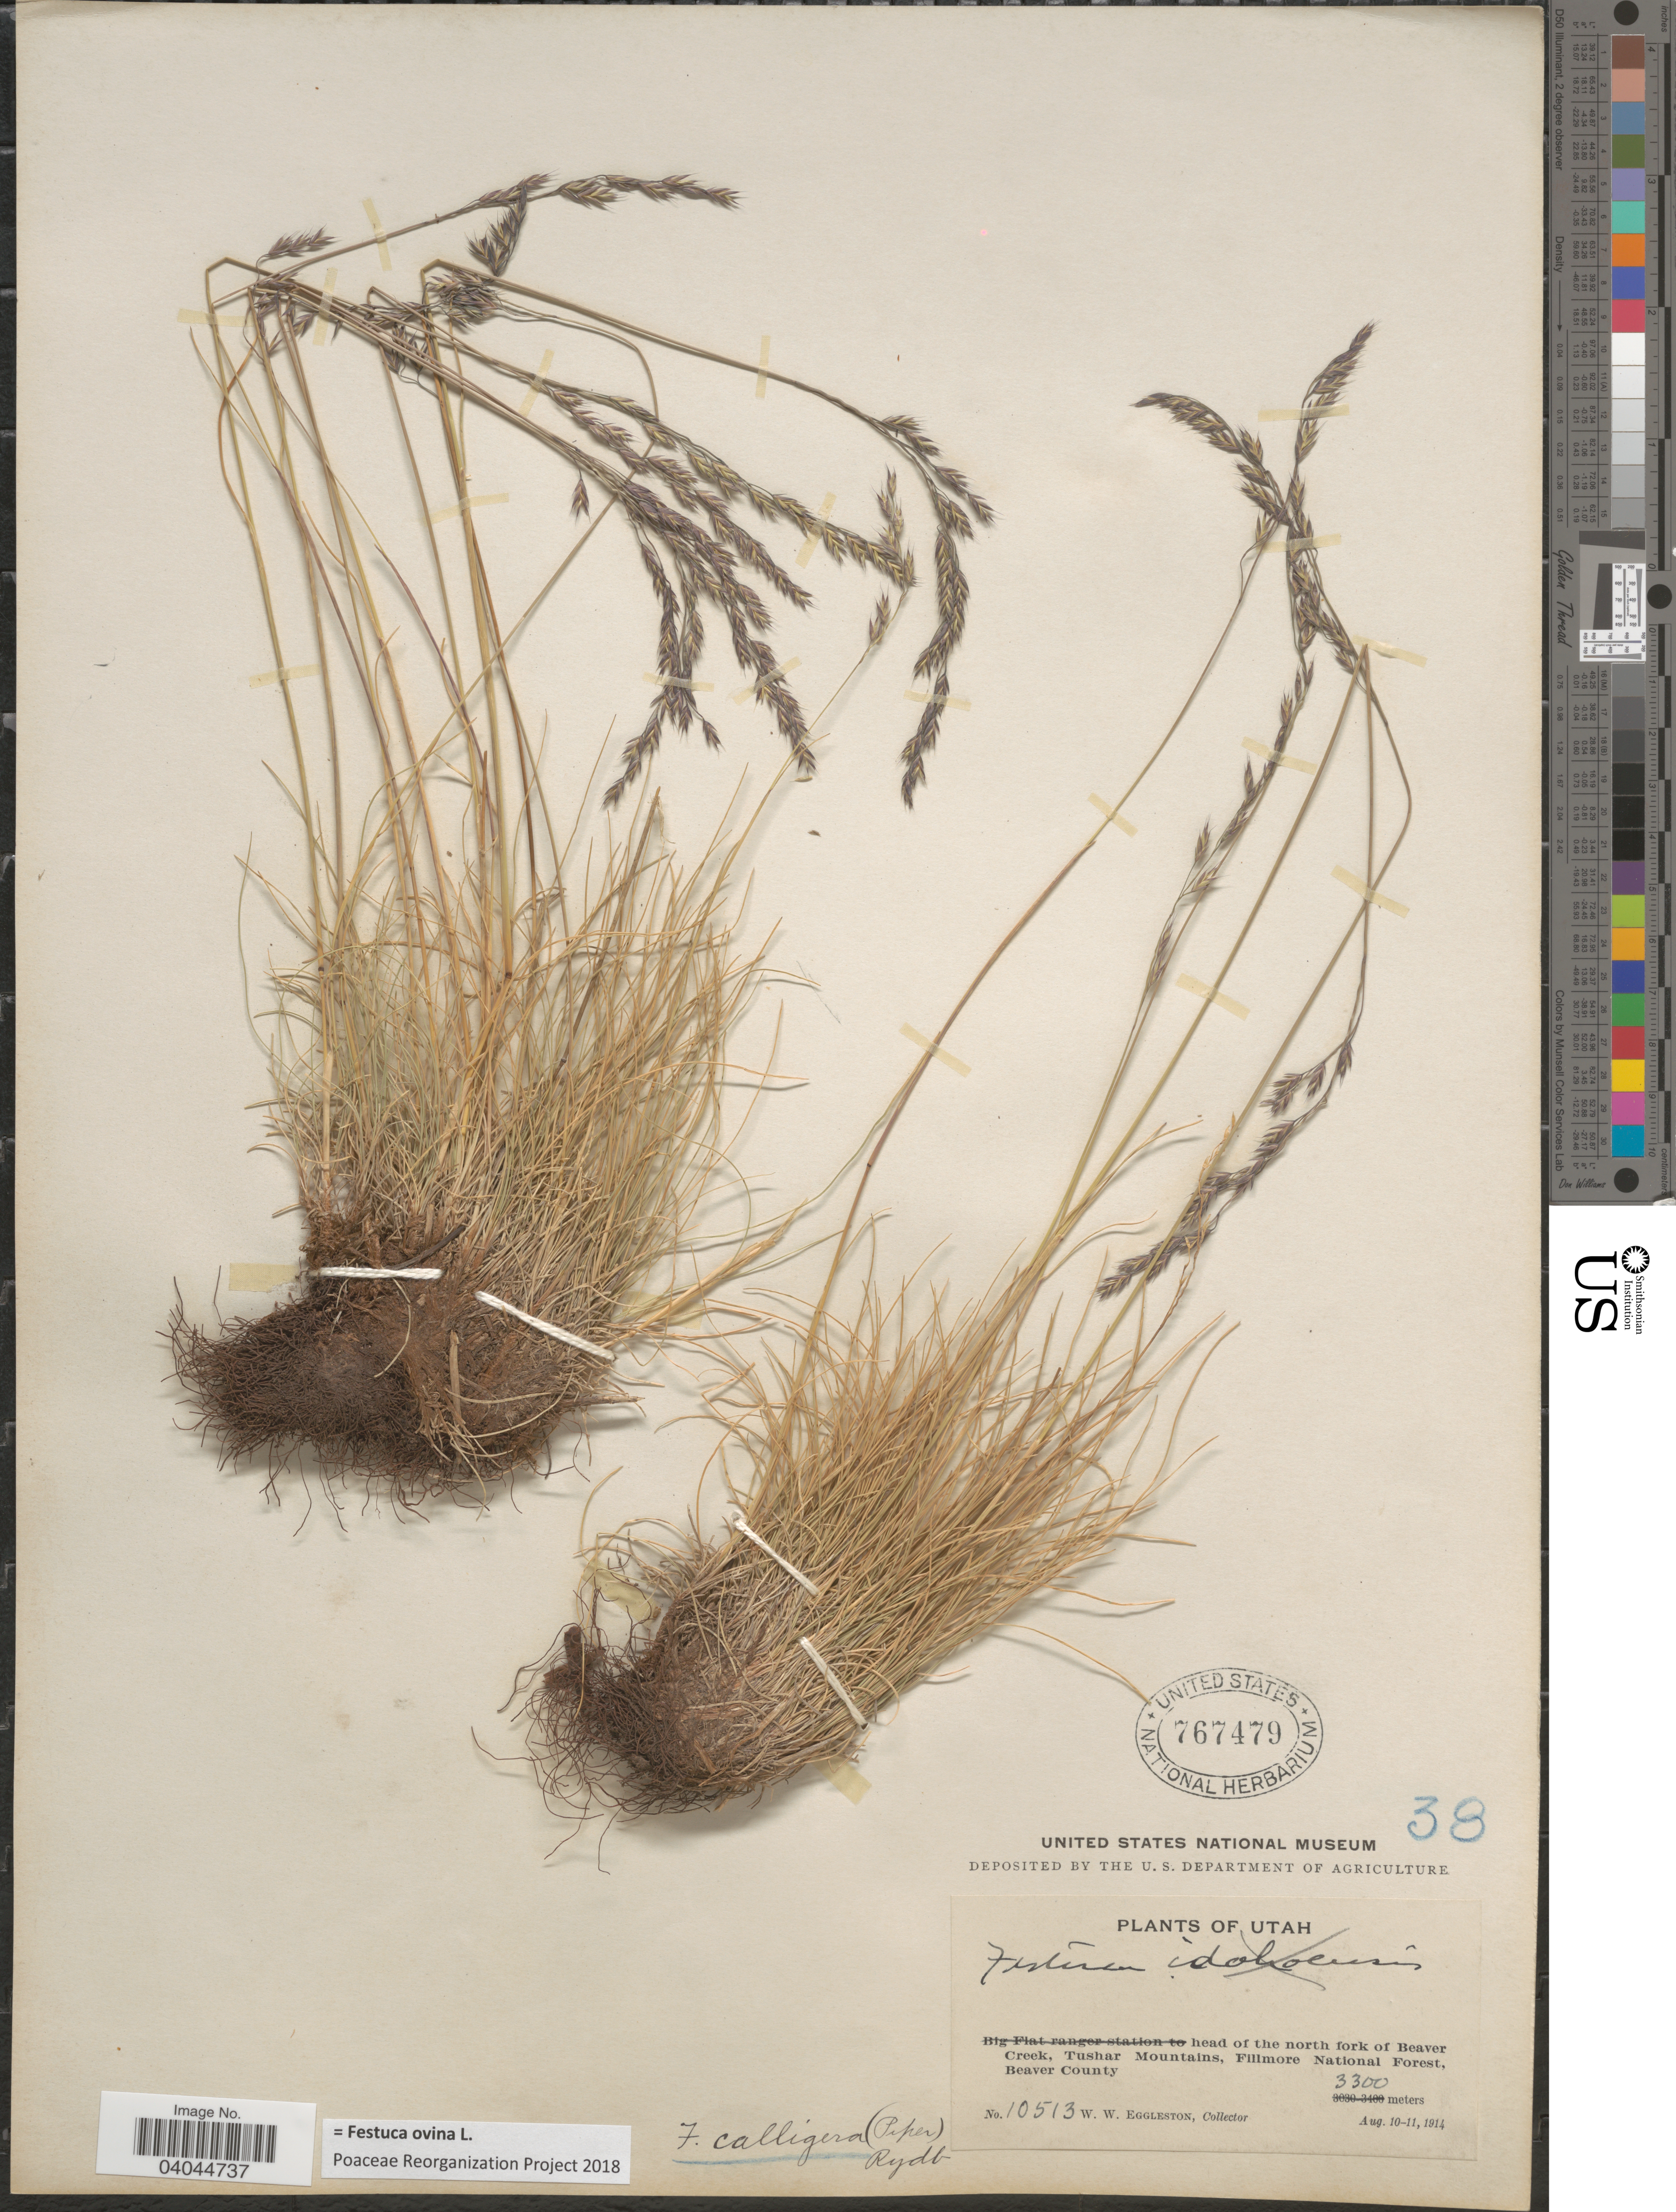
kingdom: Plantae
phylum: Tracheophyta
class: Liliopsida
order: Poales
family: Poaceae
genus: Festuca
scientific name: Festuca ovina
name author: L.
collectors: W. W. Eggleston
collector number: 10513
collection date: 1914-08-10/1914-08-11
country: United States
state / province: Utah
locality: Head of the north fork of Beaver Creek, Tushar Mountains, Fillmore National Forest, Beaver County.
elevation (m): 3300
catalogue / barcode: US 767479